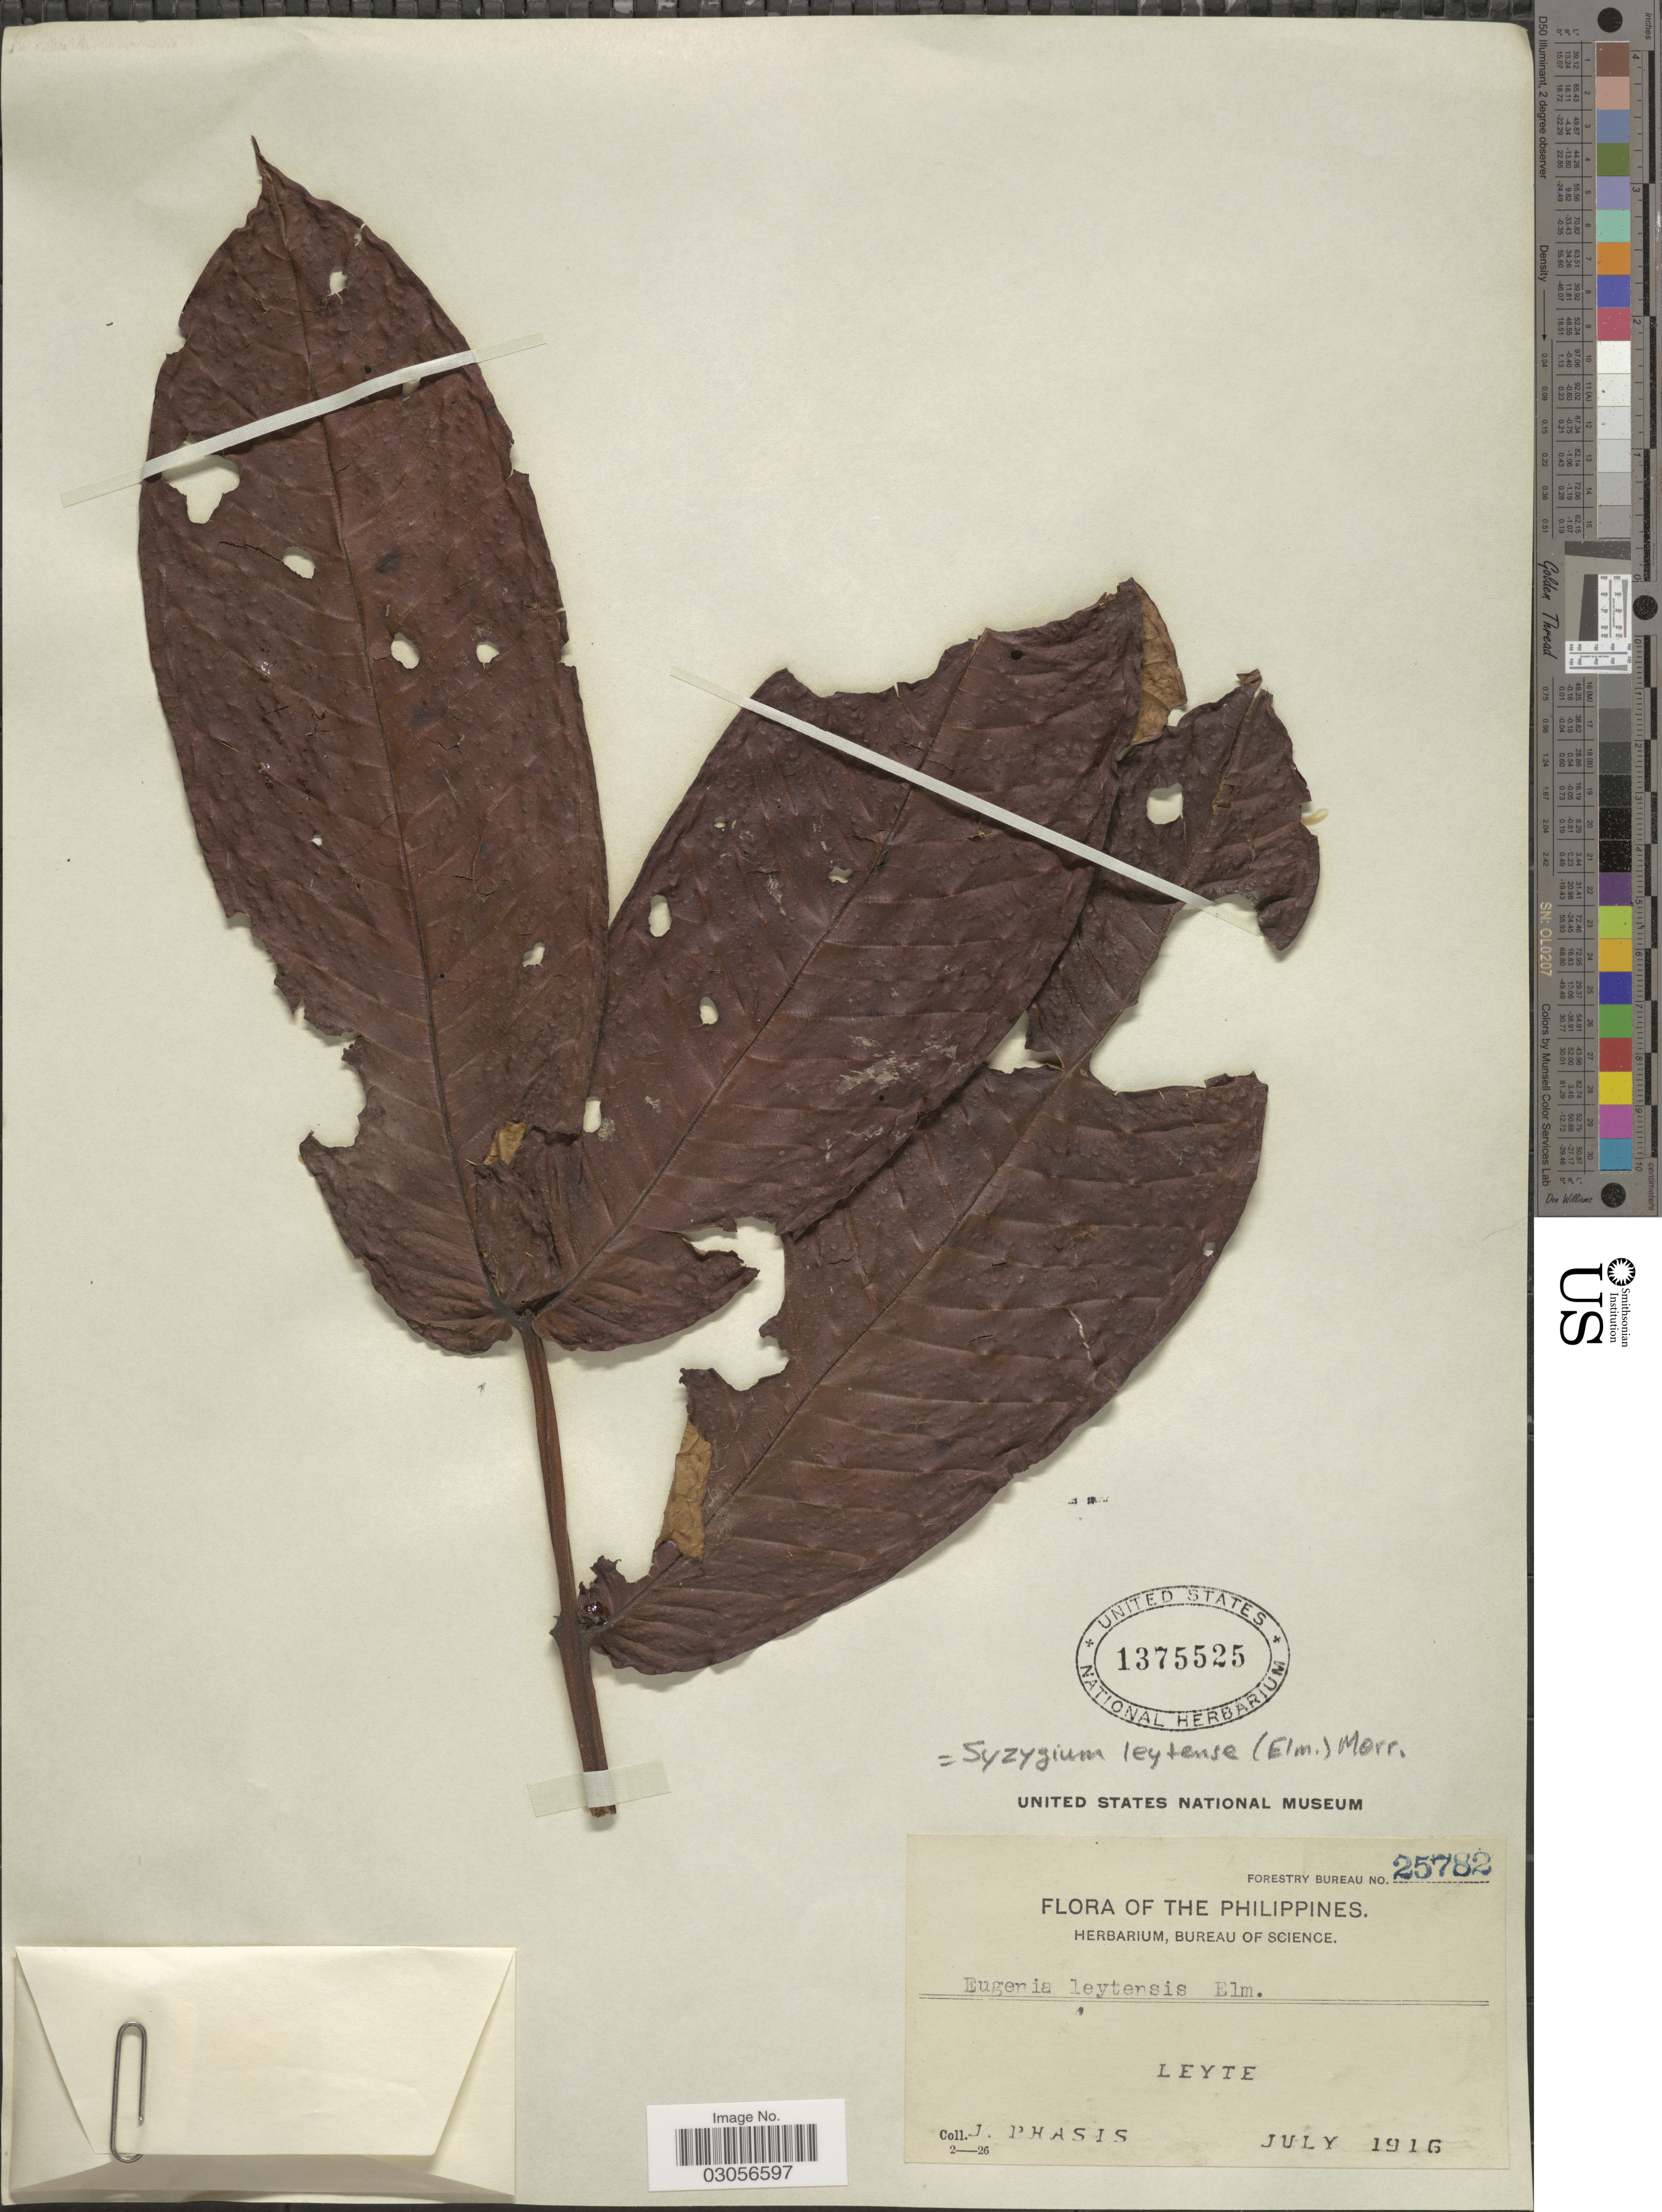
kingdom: Plantae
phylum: Tracheophyta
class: Magnoliopsida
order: Myrtales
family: Myrtaceae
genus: Syzygium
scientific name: Syzygium leytense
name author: (Elmer) Merr.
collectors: J. Phasis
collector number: Forestry Bureau 25782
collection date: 1916-07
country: Philippines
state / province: Eastern Visayas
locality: Leyte.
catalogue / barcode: US 1375525